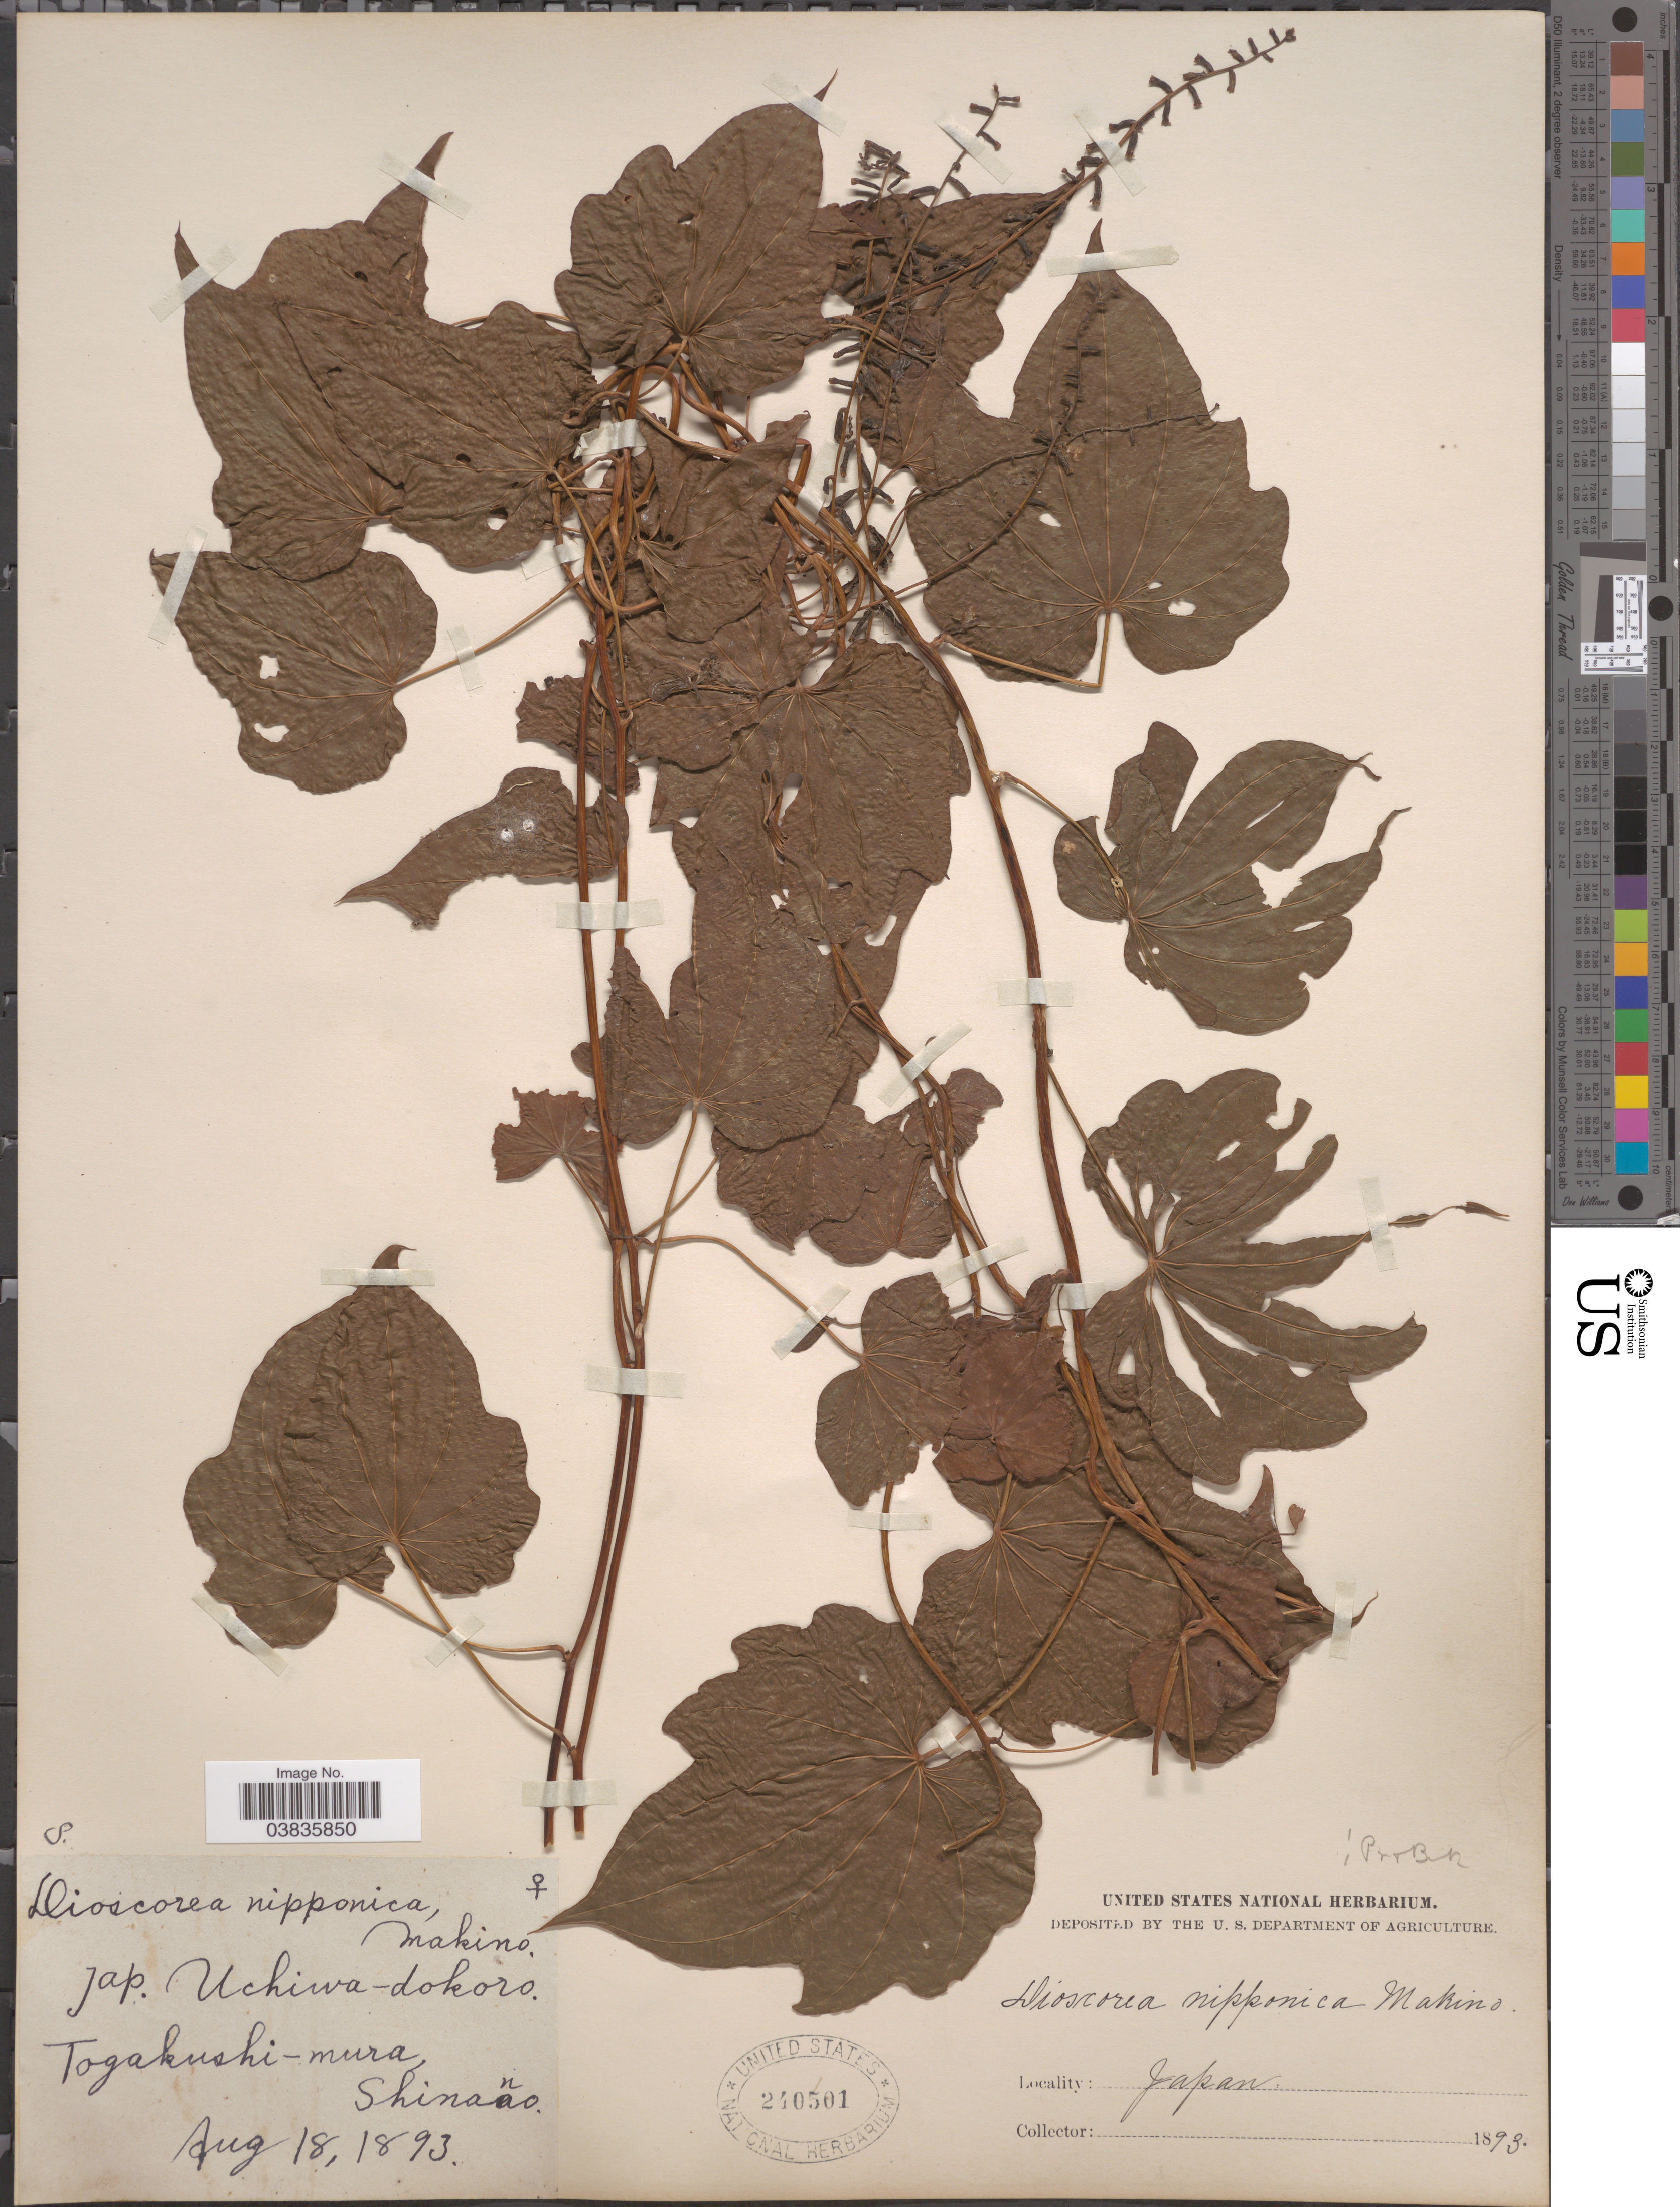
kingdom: Plantae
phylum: Tracheophyta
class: Liliopsida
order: Dioscoreales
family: Dioscoreaceae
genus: Dioscorea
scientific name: Dioscorea nipponica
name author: Makino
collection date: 1893-08-18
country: Japan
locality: Togakushi-mura, Shinano.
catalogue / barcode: US 240501